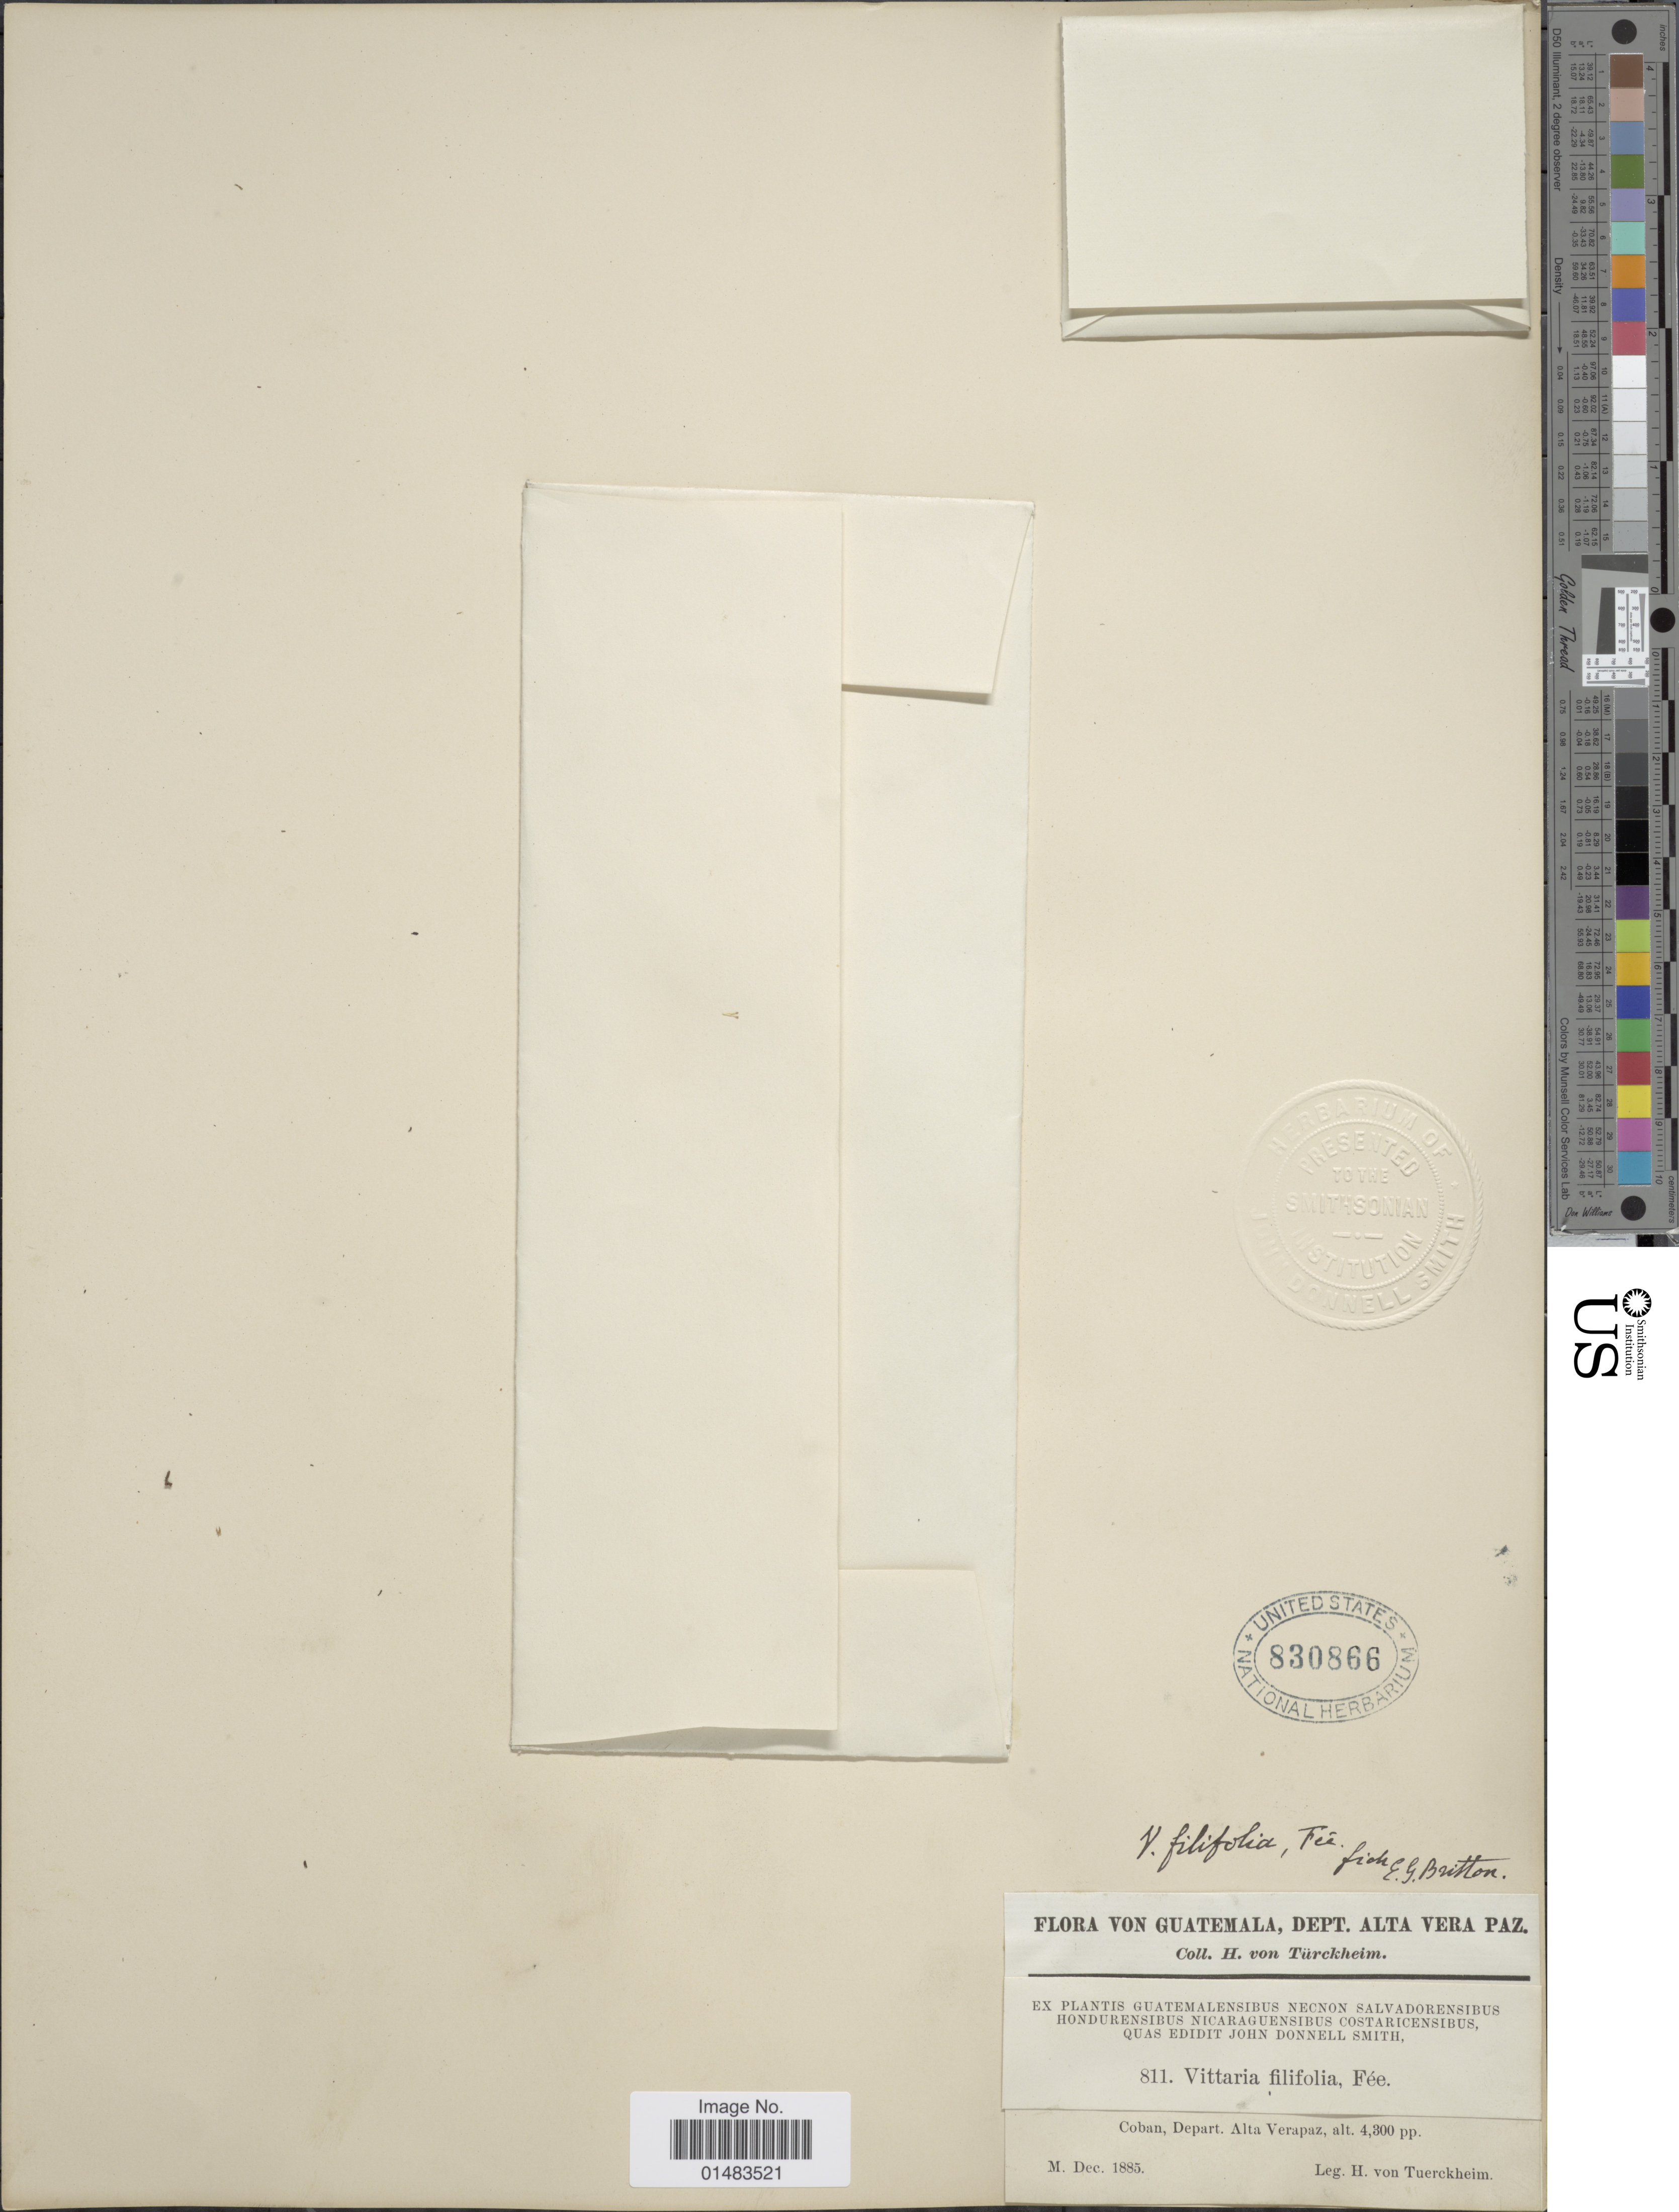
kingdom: Plantae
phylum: Tracheophyta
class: Polypodiopsida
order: Polypodiales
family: Pteridaceae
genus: Vittaria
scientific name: Vittaria graminifolia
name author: Kaulf.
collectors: H. von Türckheim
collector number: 811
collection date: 1885-12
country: Guatemala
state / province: Alta Verapaz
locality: Flora von Guatemala, Coban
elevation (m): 1311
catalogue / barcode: US 830866